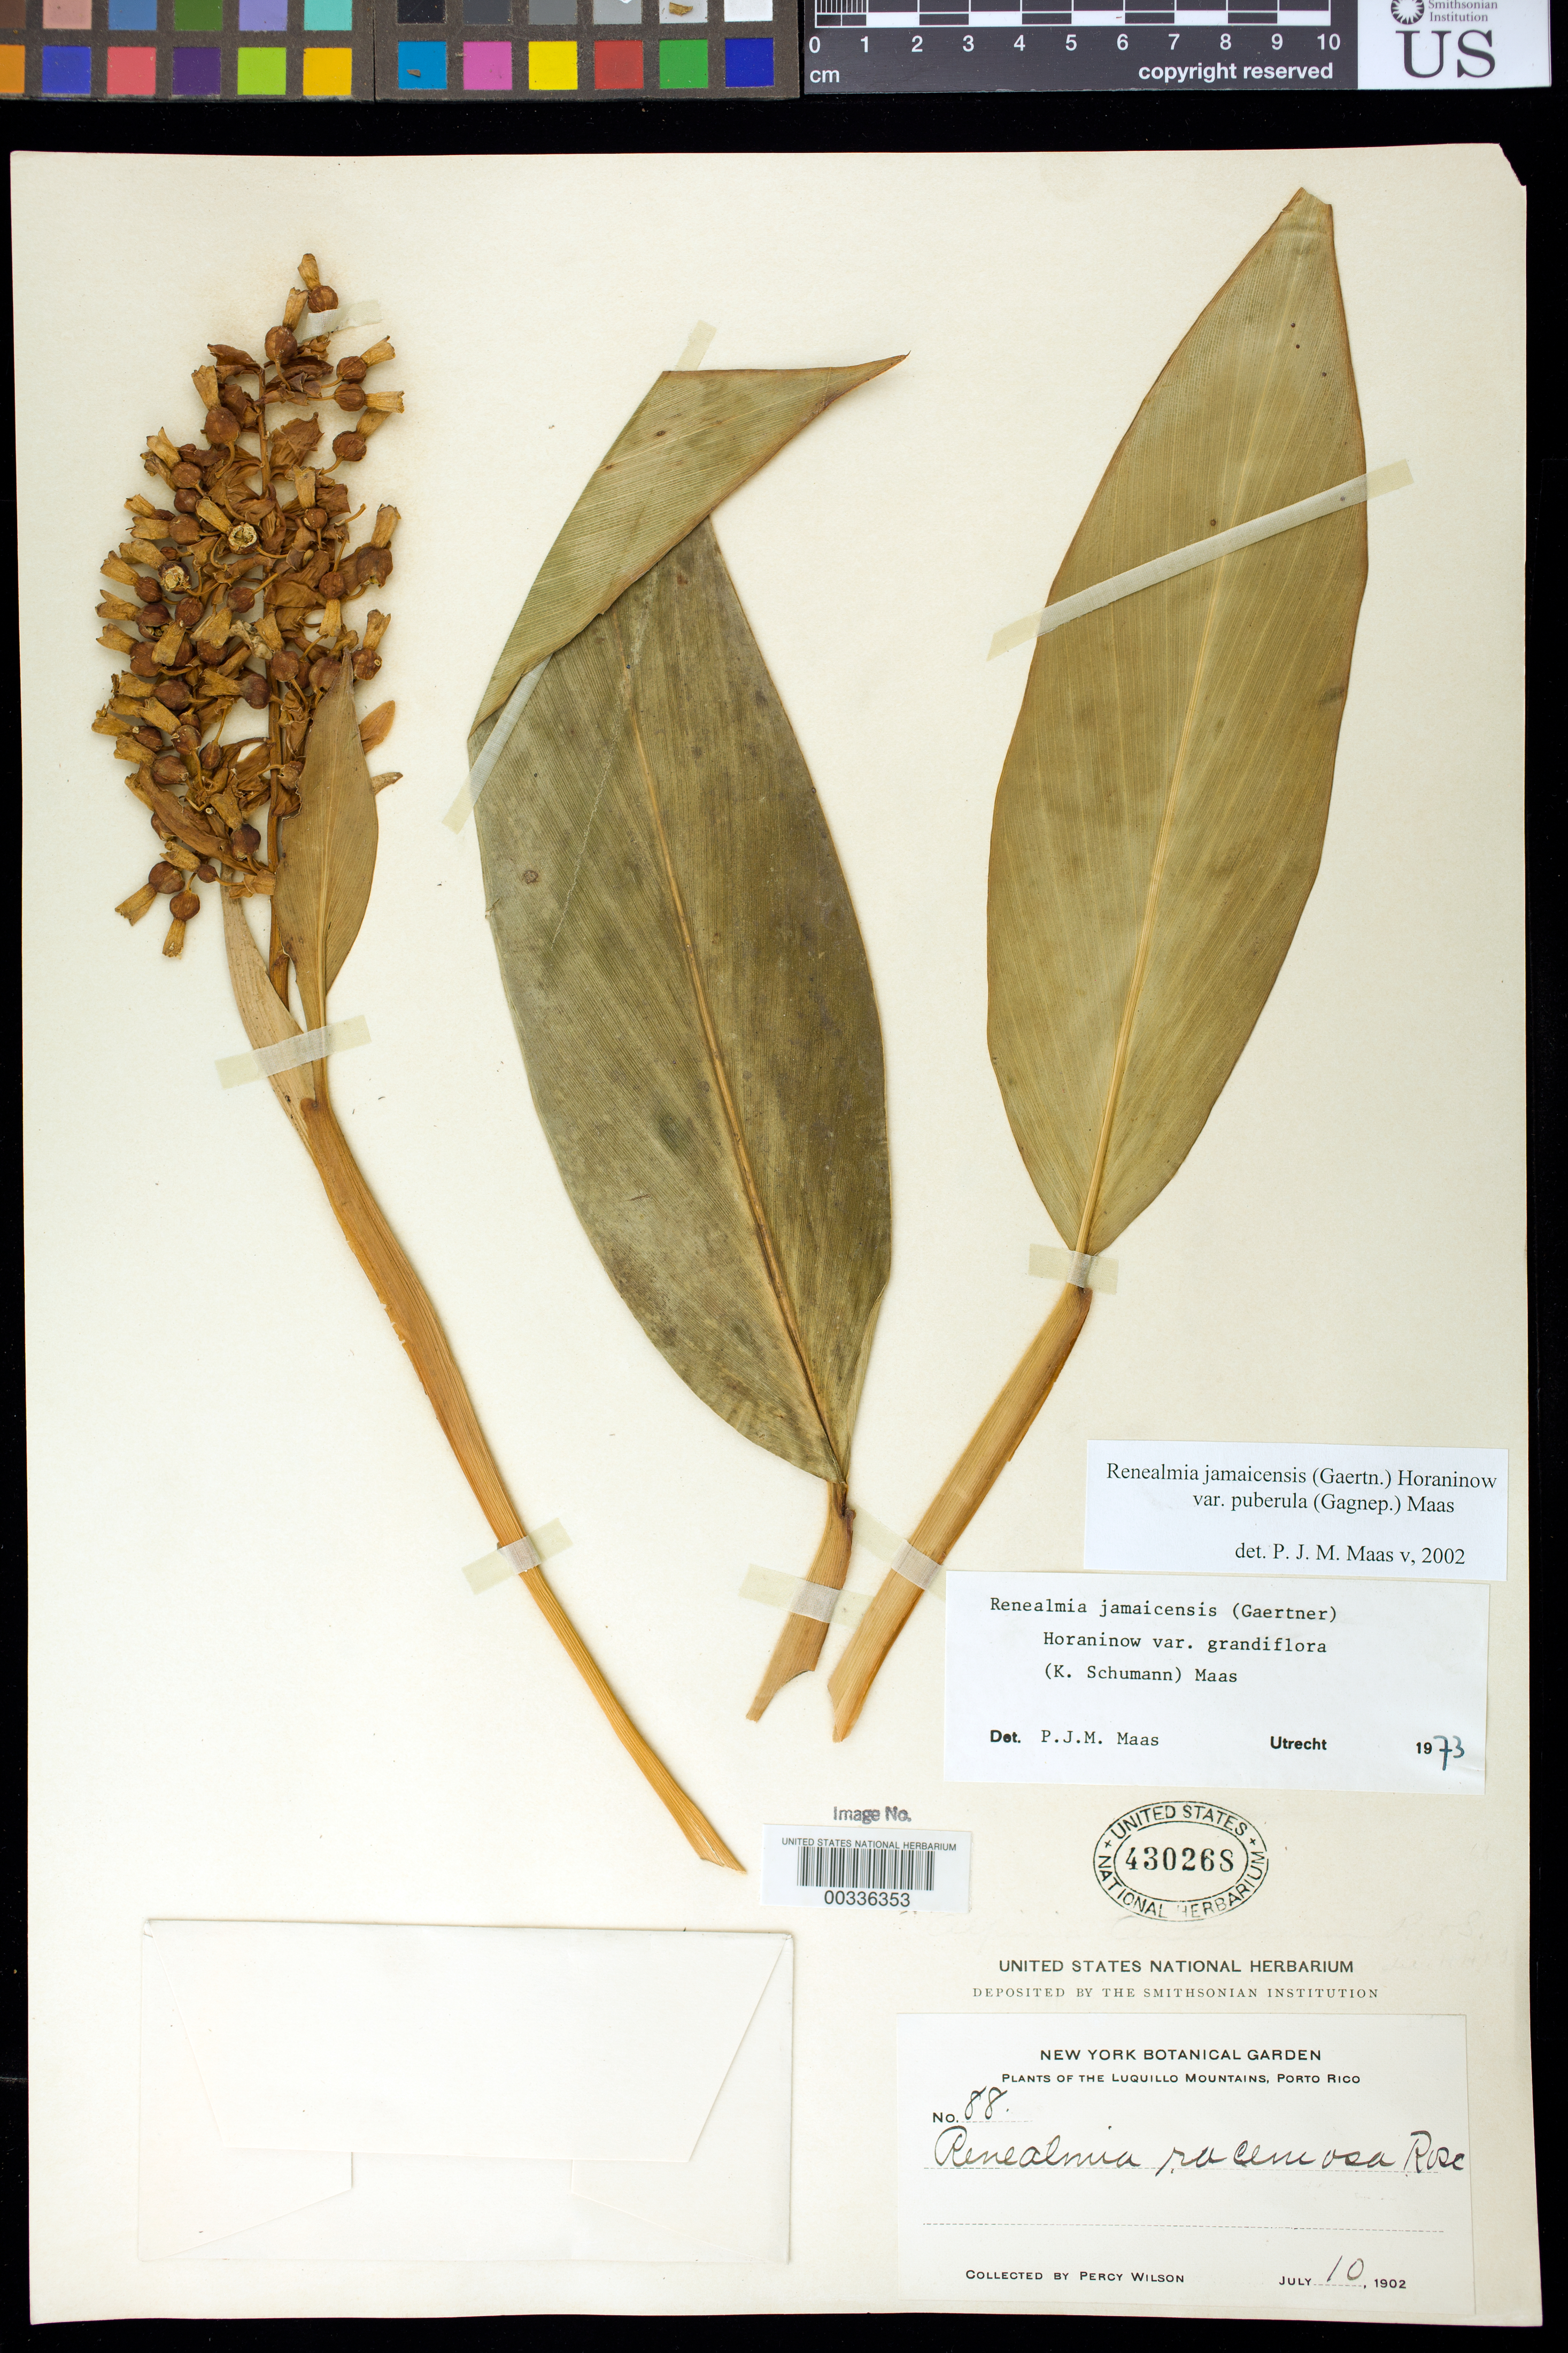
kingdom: Plantae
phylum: Tracheophyta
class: Liliopsida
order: Zingiberales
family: Zingiberaceae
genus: Renealmia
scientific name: Renealmia jamaicensis var. puberula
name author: (Gagnep.) Maas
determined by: Maas, Paul J. M.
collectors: P. Wilson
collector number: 88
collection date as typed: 10 Jul 1902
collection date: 1902-07-10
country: Puerto Rico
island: Greater Antilles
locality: Plants of the Luquillo Mountains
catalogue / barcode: US 430268